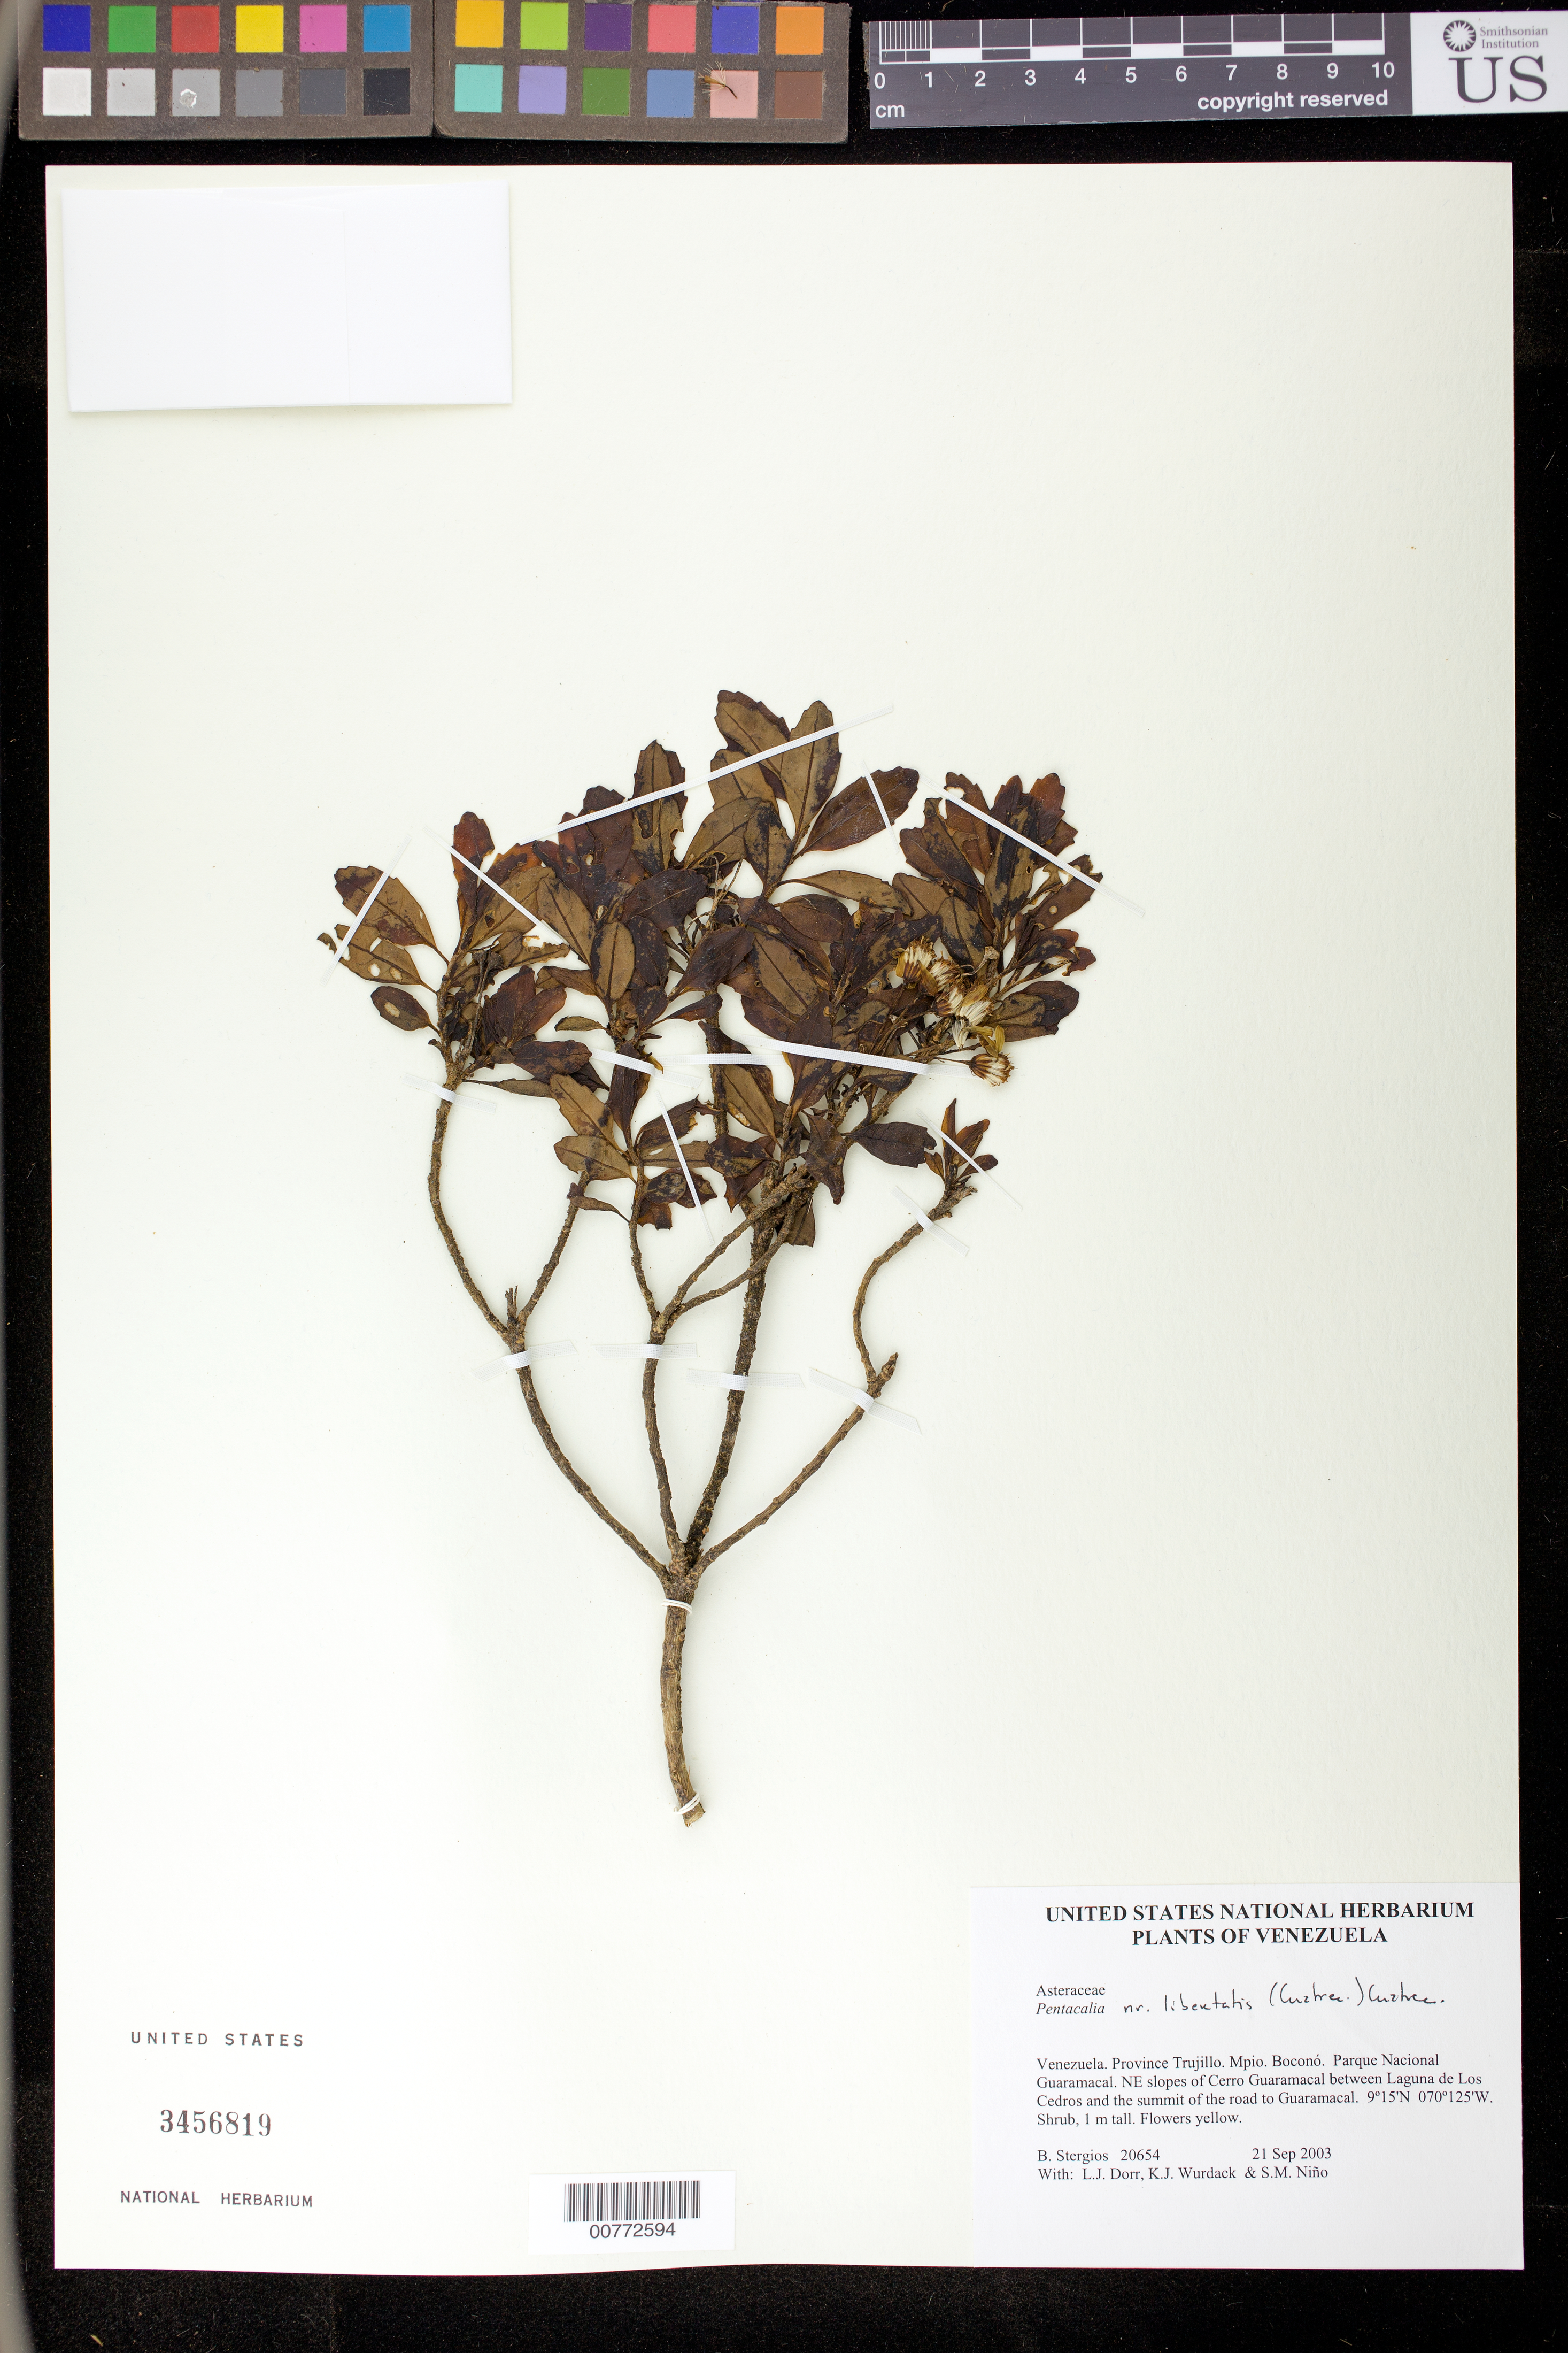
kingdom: Plantae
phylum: Tracheophyta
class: Magnoliopsida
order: Asterales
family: Asteraceae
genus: Pentacalia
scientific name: Pentacalia libertatis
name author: (Cuatrec.) Cuatrec.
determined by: Dorr, L. J., (BOT), Smithsonian Institution - National Museum of Natural History (UNITED STATES)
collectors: B. G. Stergios, L. J. Dorr, K. Wurdack & S. M. Niño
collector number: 20654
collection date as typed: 21 Sep 2003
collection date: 2003-09-21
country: Venezuela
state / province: Trujillo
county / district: Boconó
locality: Parque Nacional Guaramacal. NE slopes of Cerro Guaramacal between Laguna de Los Cedros and the summit of the road to Guaramacal.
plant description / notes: PORT, US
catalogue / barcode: US 3456819